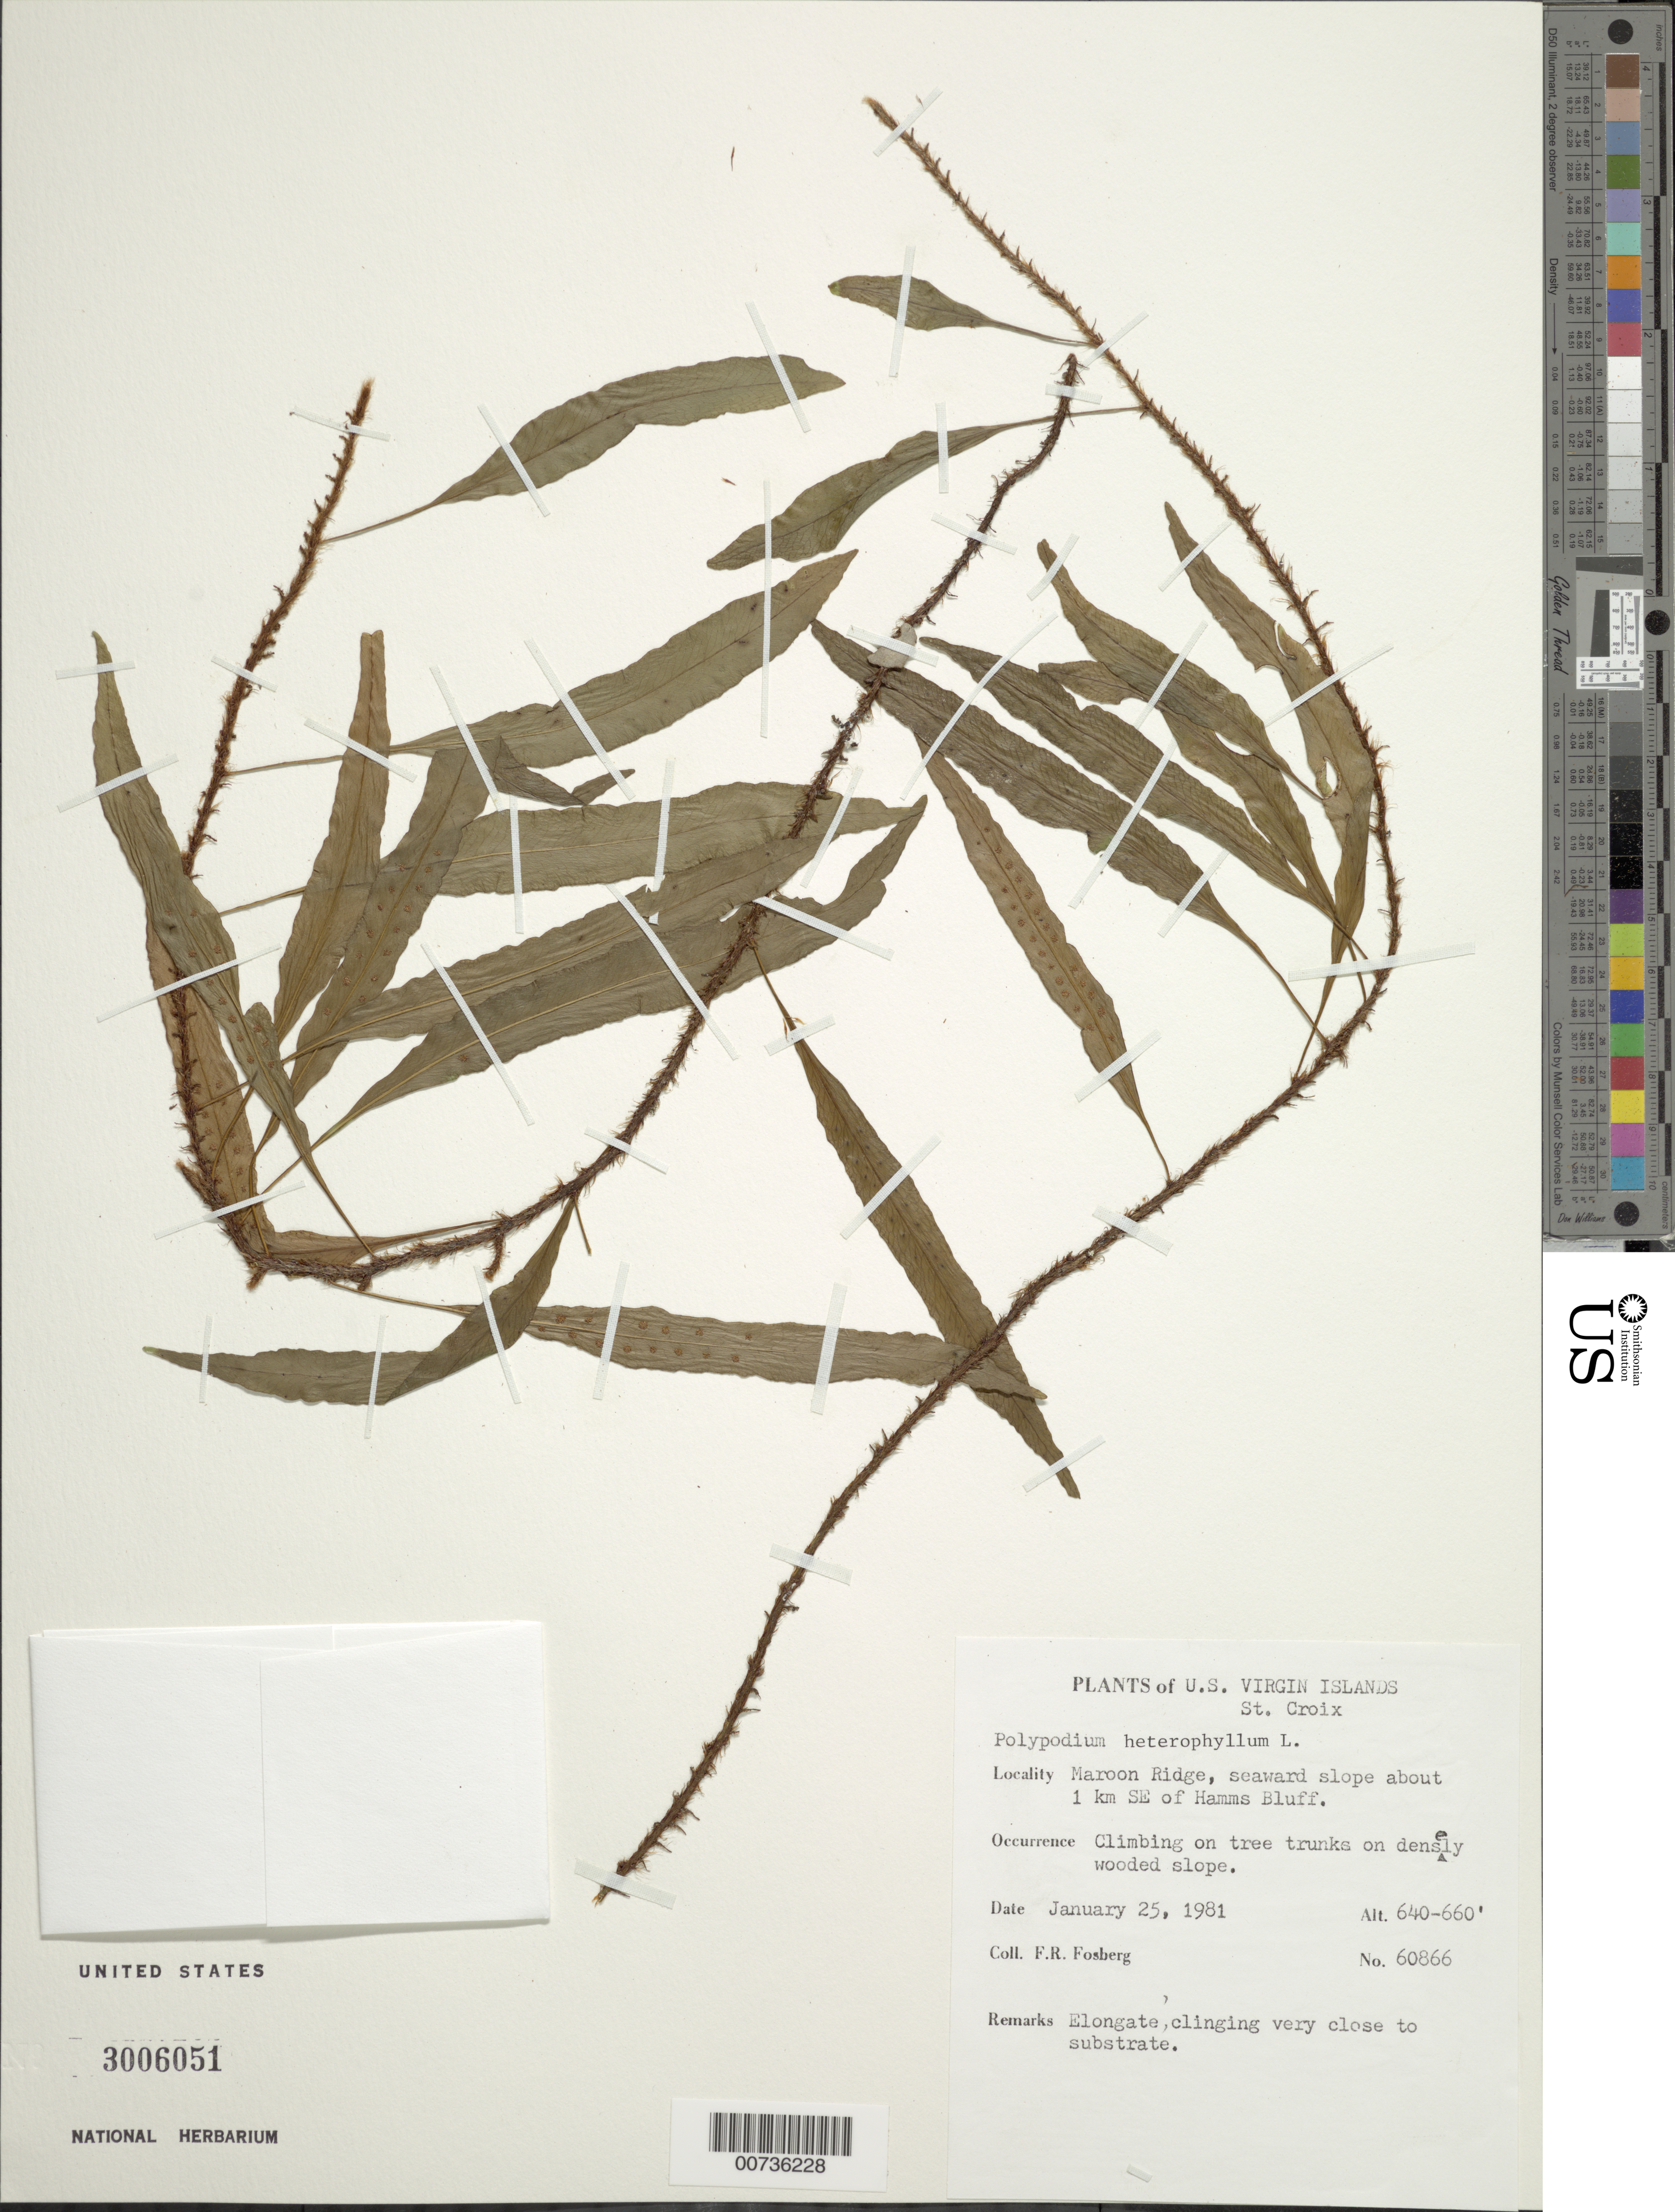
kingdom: Plantae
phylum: Tracheophyta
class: Polypodiopsida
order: Polypodiales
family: Polypodiaceae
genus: Microgramma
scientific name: Microgramma heterophylla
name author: (L.) Wherry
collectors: F. R. Fosberg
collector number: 60866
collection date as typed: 25 Jan 1981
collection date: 1981-01-25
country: U.S. Virgin Islands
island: St. Croix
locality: Maroon Ridge, seaward slope about 1 km SE of Hamms Bluff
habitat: Climbing on tree trunks on densly wooded slope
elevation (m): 640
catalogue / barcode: US 3006051